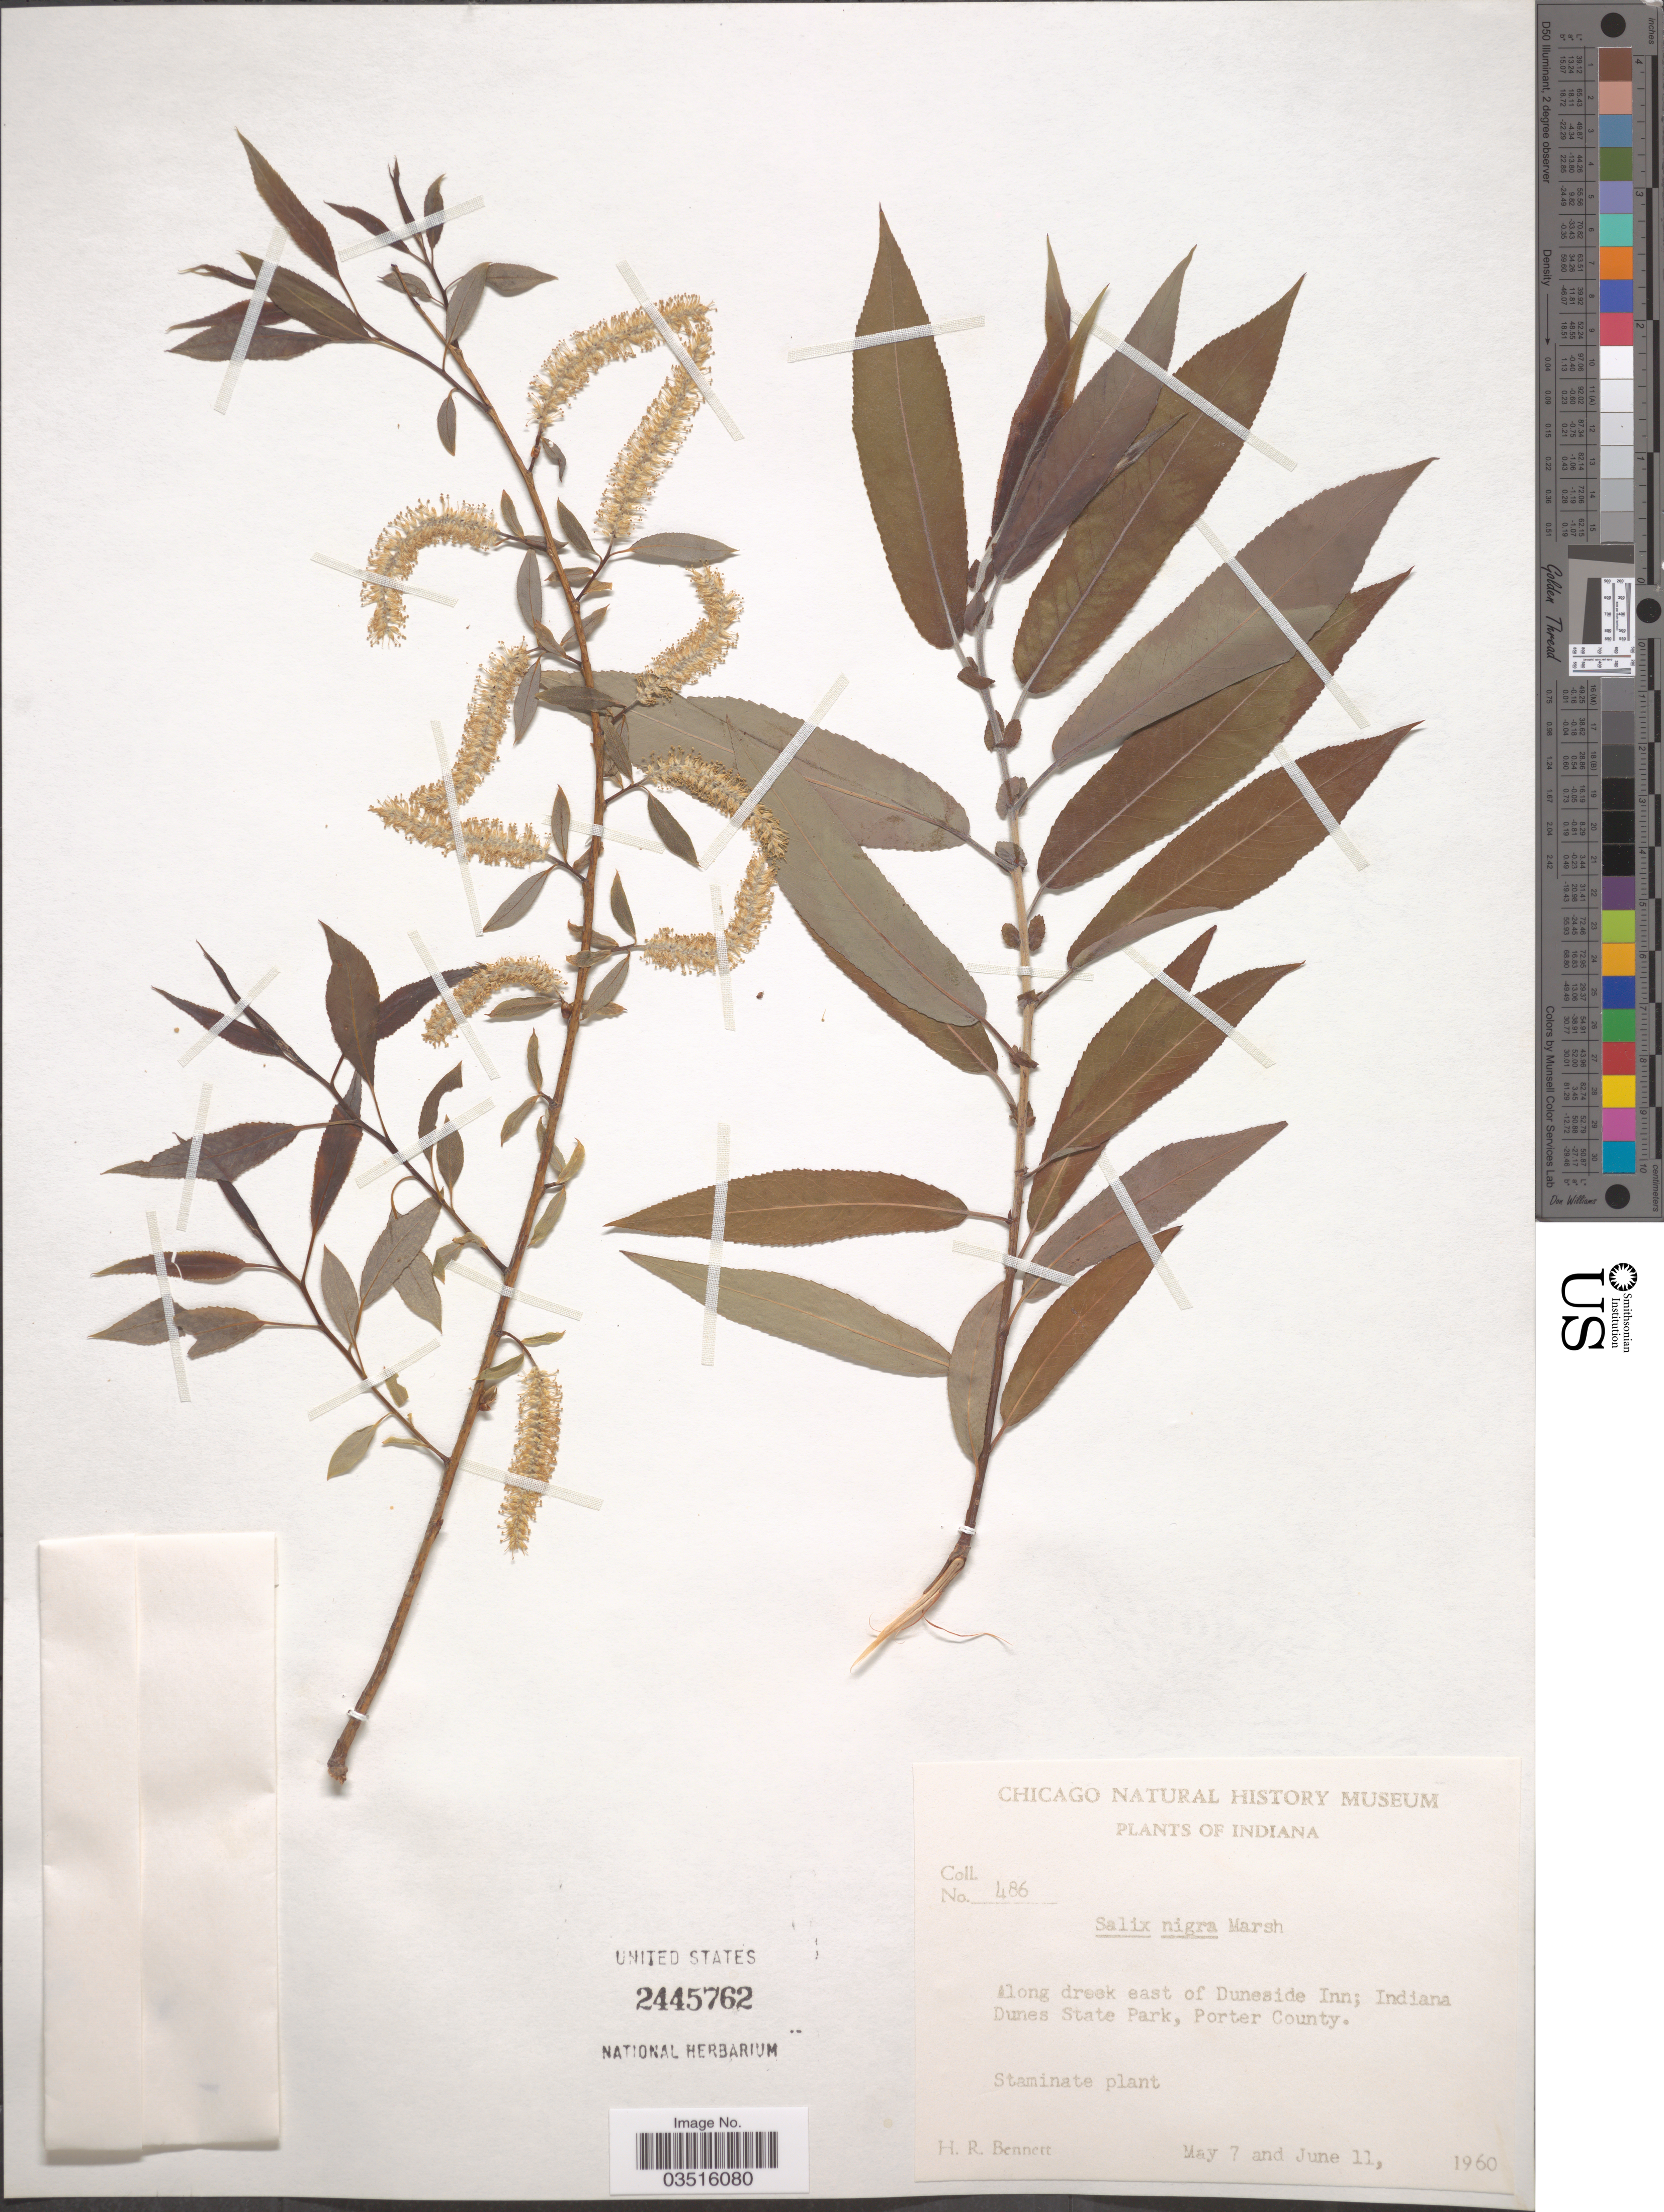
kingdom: Plantae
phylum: Tracheophyta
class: Magnoliopsida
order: Malpighiales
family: Salicaceae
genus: Salix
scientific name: Salix nigra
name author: Marshall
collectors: H. R. Bennett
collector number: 486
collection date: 1960-05-07/1960-06-11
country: United States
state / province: Indiana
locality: Along dreek east of Duneside Inn; Indiana Dunes Sate Park, Porter County.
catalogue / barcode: US 2445762